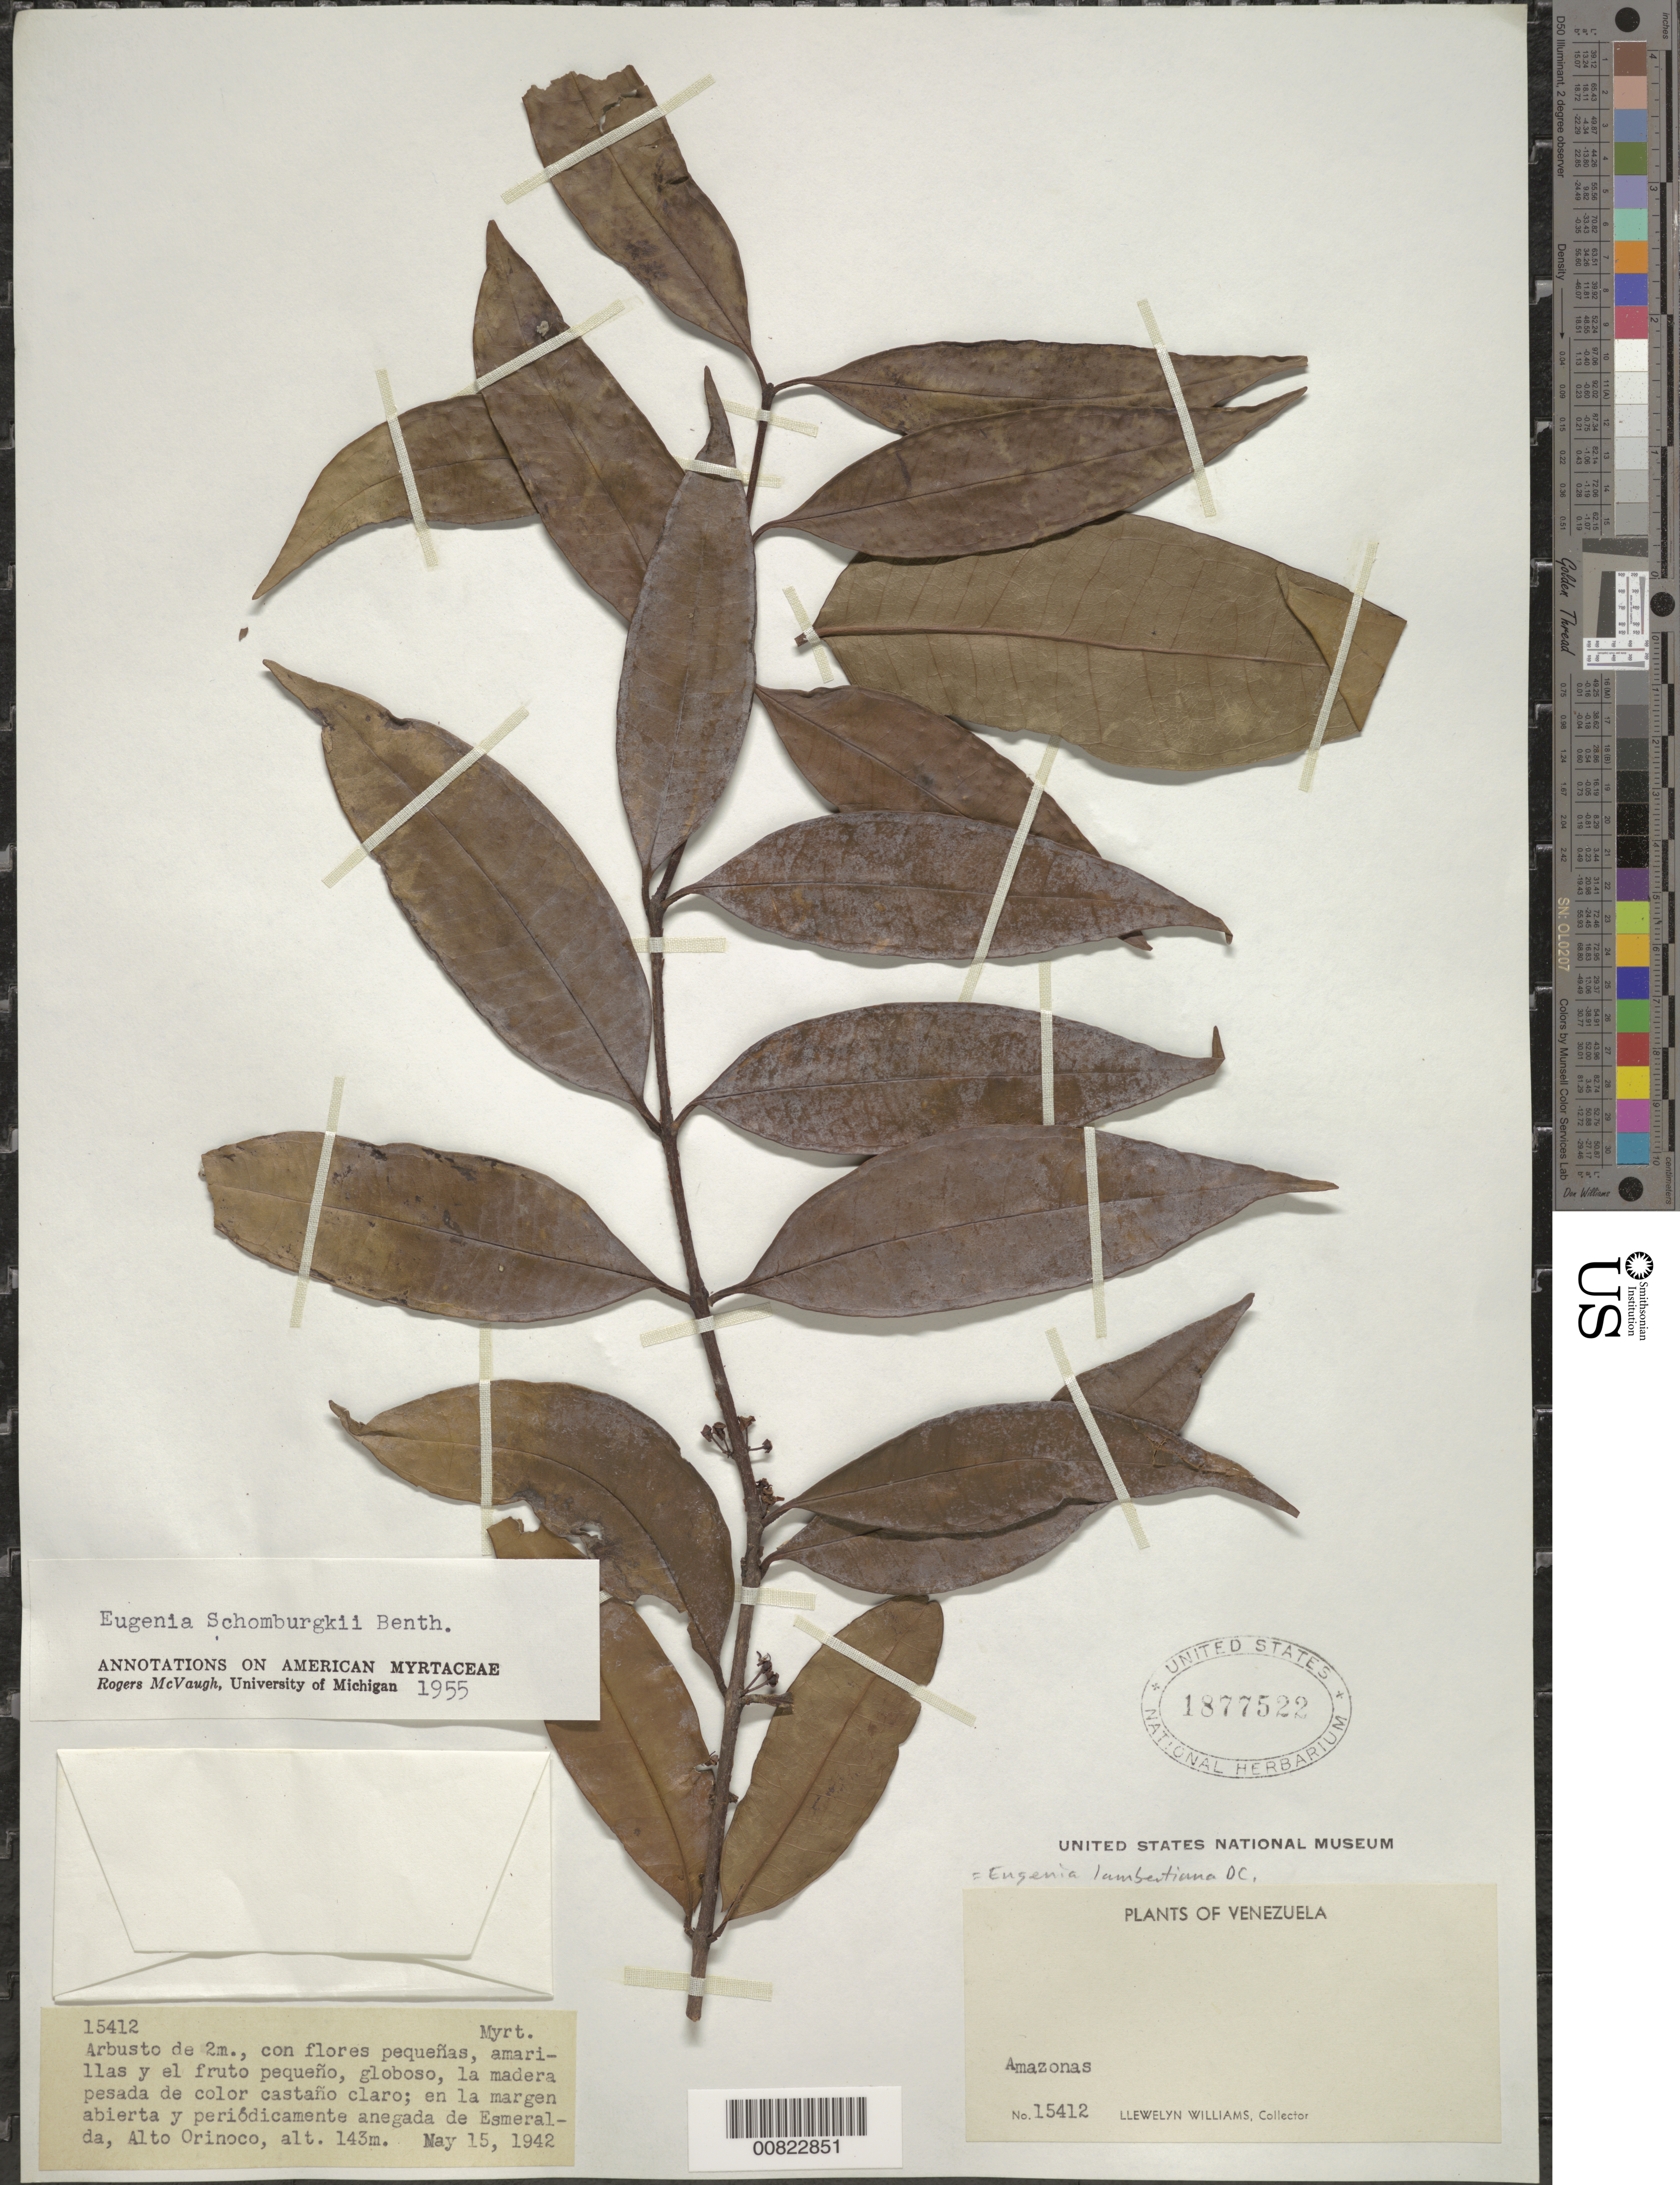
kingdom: Plantae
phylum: Tracheophyta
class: Magnoliopsida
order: Myrtales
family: Myrtaceae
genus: Eugenia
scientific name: Eugenia lambertiana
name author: DC.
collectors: Ll. Williams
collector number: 15412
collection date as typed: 15-May-42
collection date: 1942-05-15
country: Venezuela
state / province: Amazonas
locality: Esmeralda, Alto Orinoco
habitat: Margen abierta y periodicamente anegada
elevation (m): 143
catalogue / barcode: US 1877522